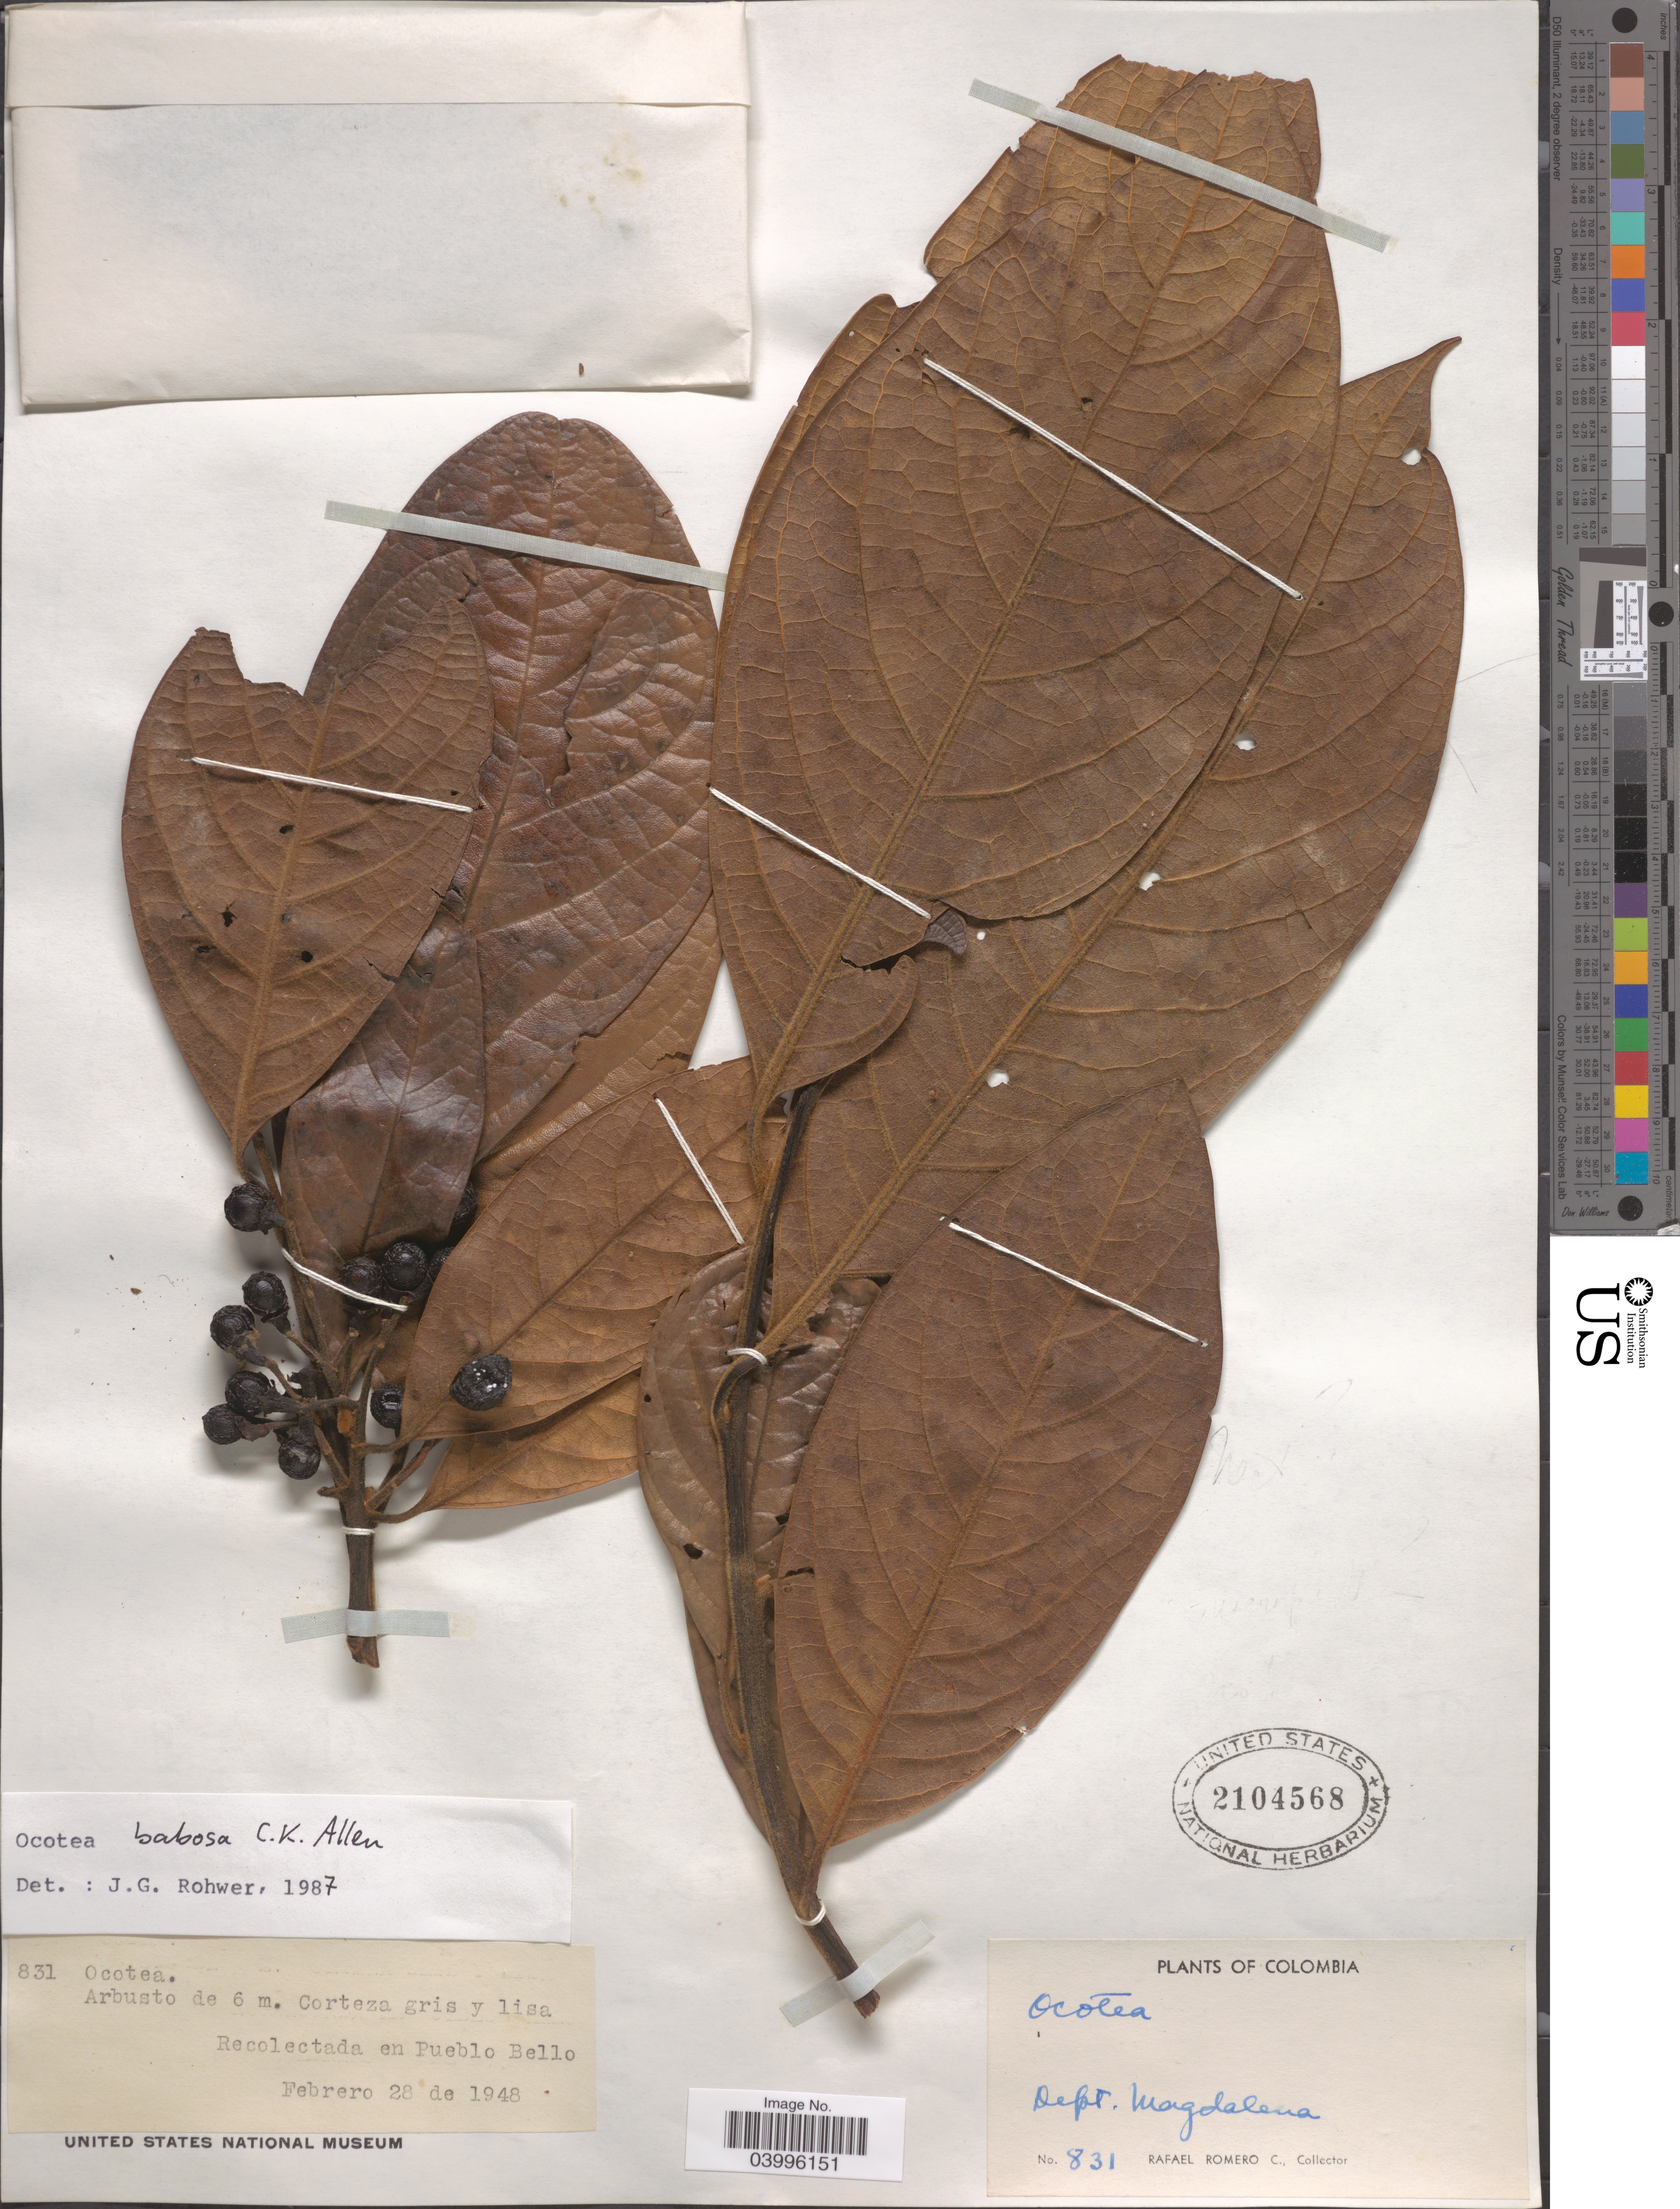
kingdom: Plantae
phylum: Tracheophyta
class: Magnoliopsida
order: Laurales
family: Lauraceae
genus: Ocotea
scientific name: Ocotea babosa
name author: C.K. Allen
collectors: R. Romero Castañeda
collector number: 831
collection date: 1948-02-28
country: Colombia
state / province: Magdalena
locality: En Pueblo Bello. Dept. Magdalena.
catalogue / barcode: US 2104568